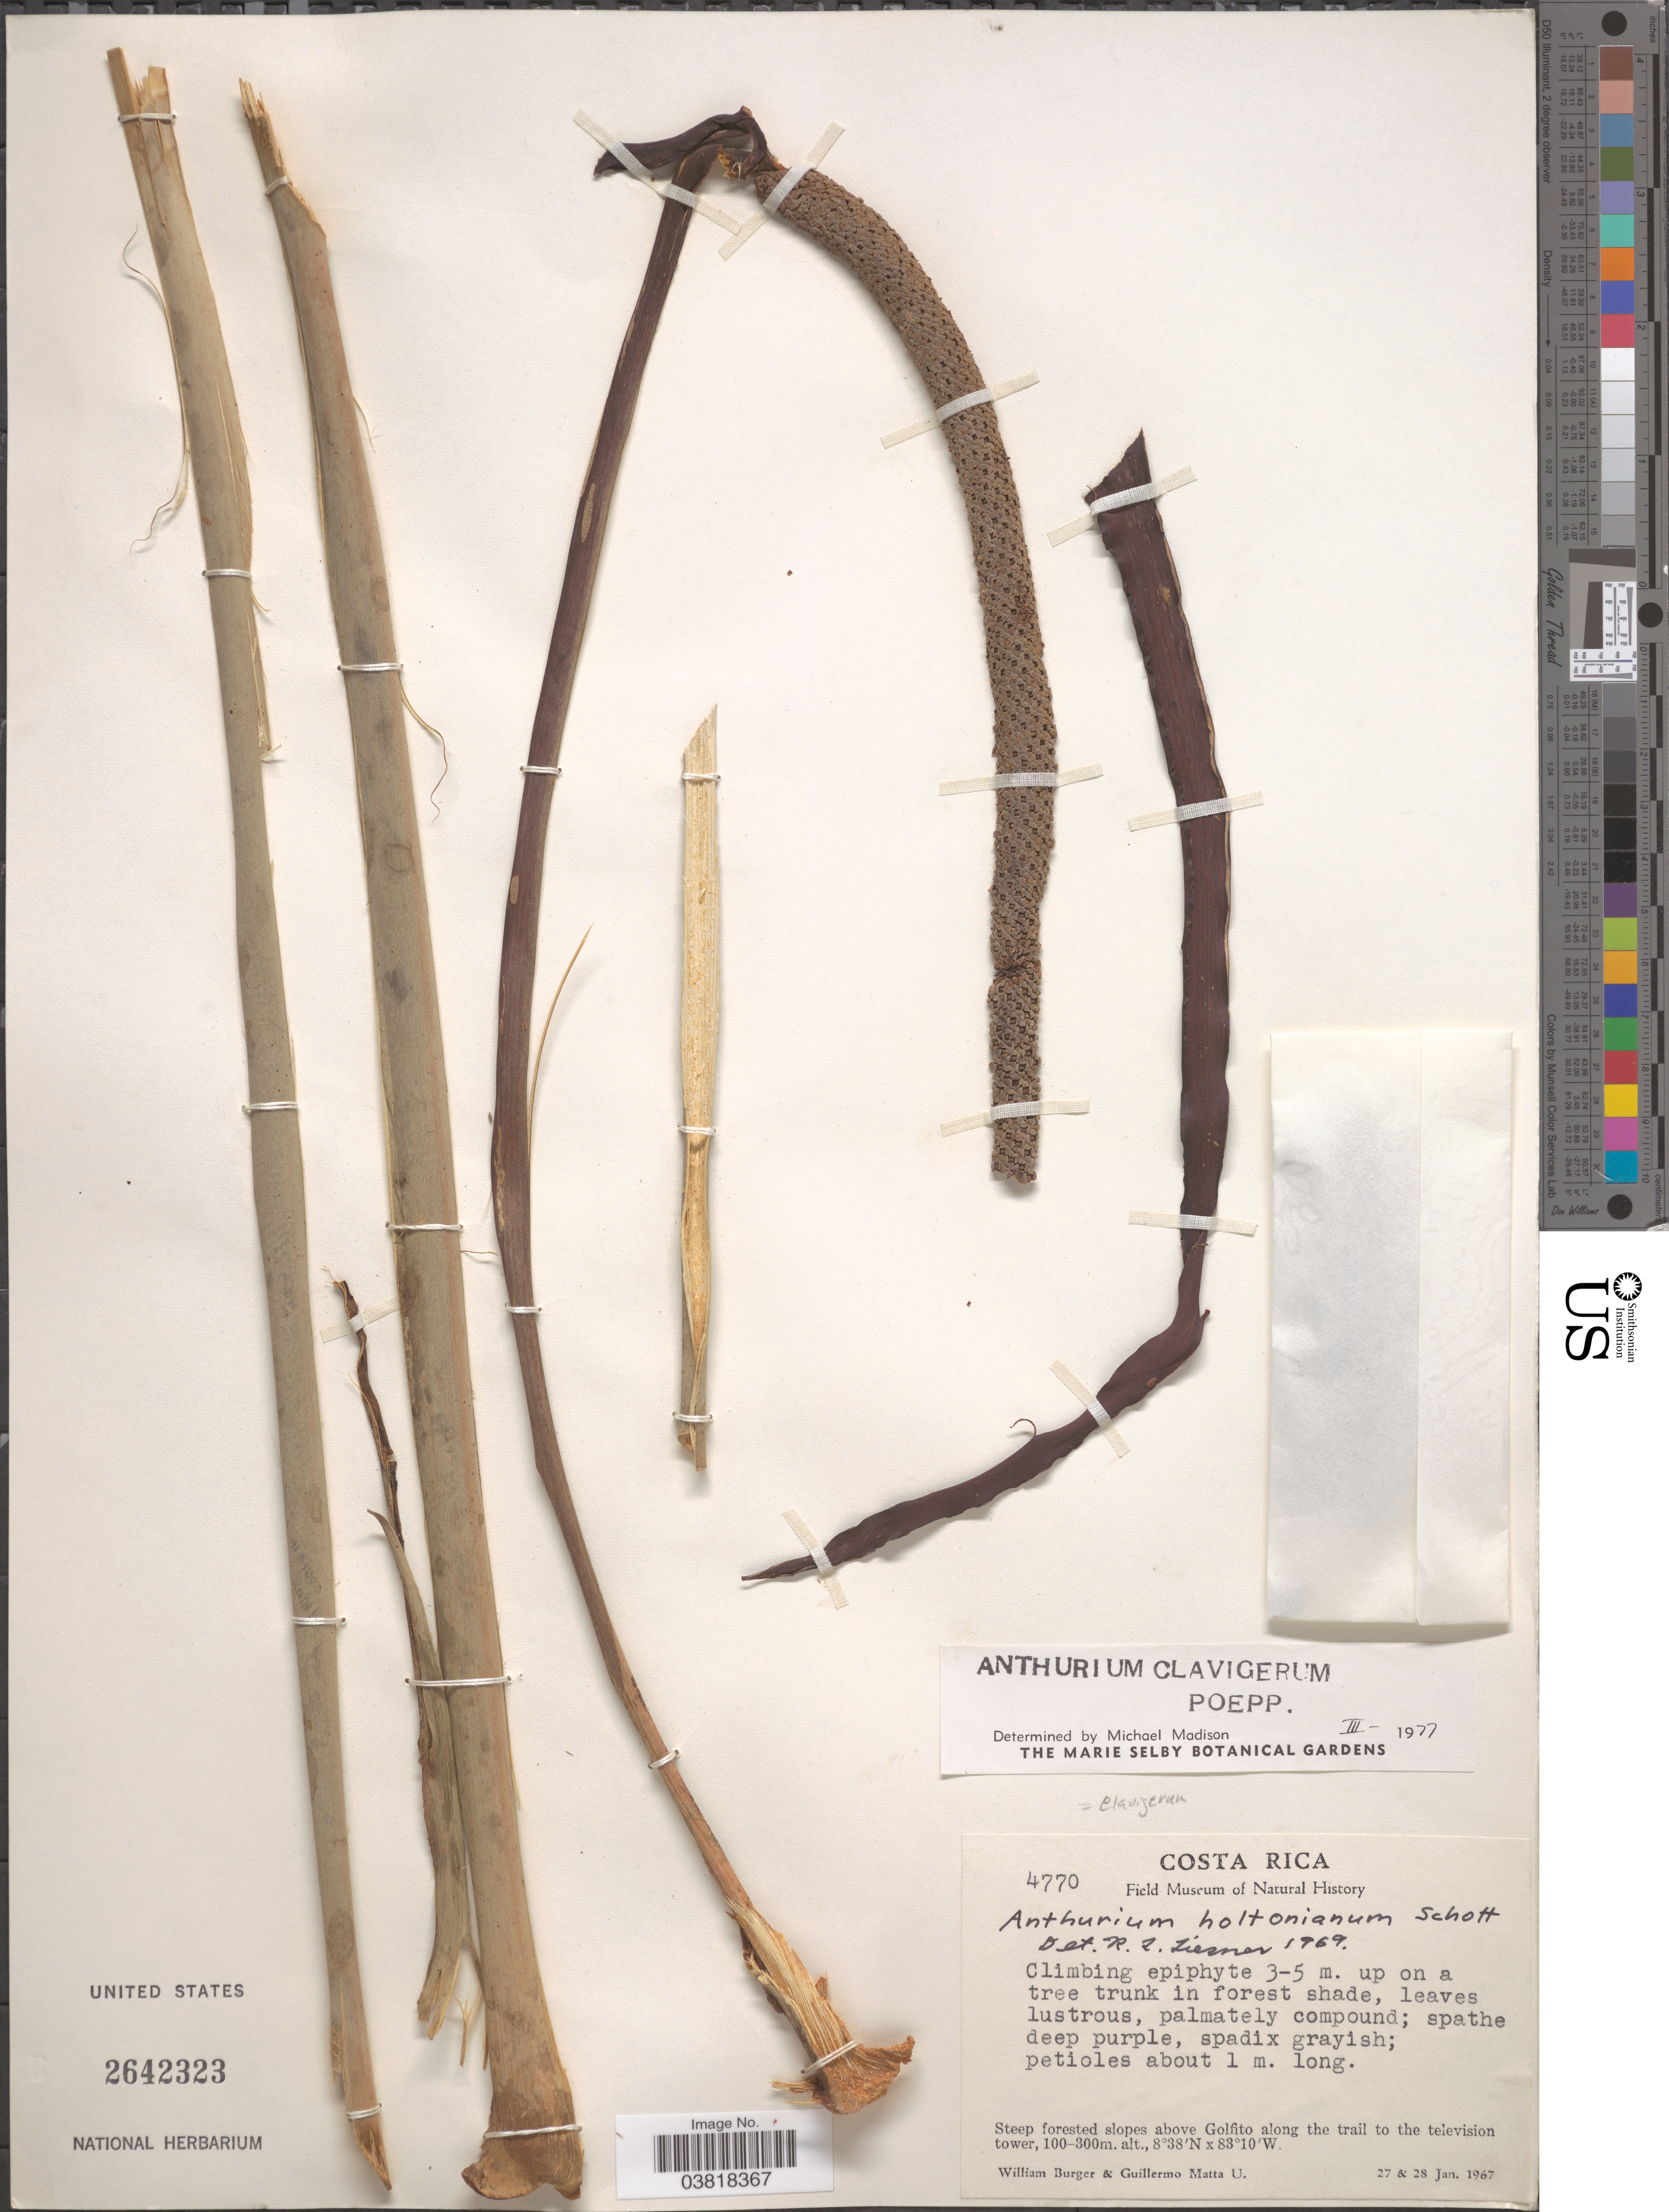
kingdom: Plantae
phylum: Tracheophyta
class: Liliopsida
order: Alismatales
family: Araceae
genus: Anthurium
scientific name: Anthurium clavigerum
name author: Poepp. & Endl.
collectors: W. Burger & G. Matta U.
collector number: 4770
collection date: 1967-01-27/1967-01-28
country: Costa Rica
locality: Steep forested slopes above Golfito along the trail to the television tower.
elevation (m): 100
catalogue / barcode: US 2642323